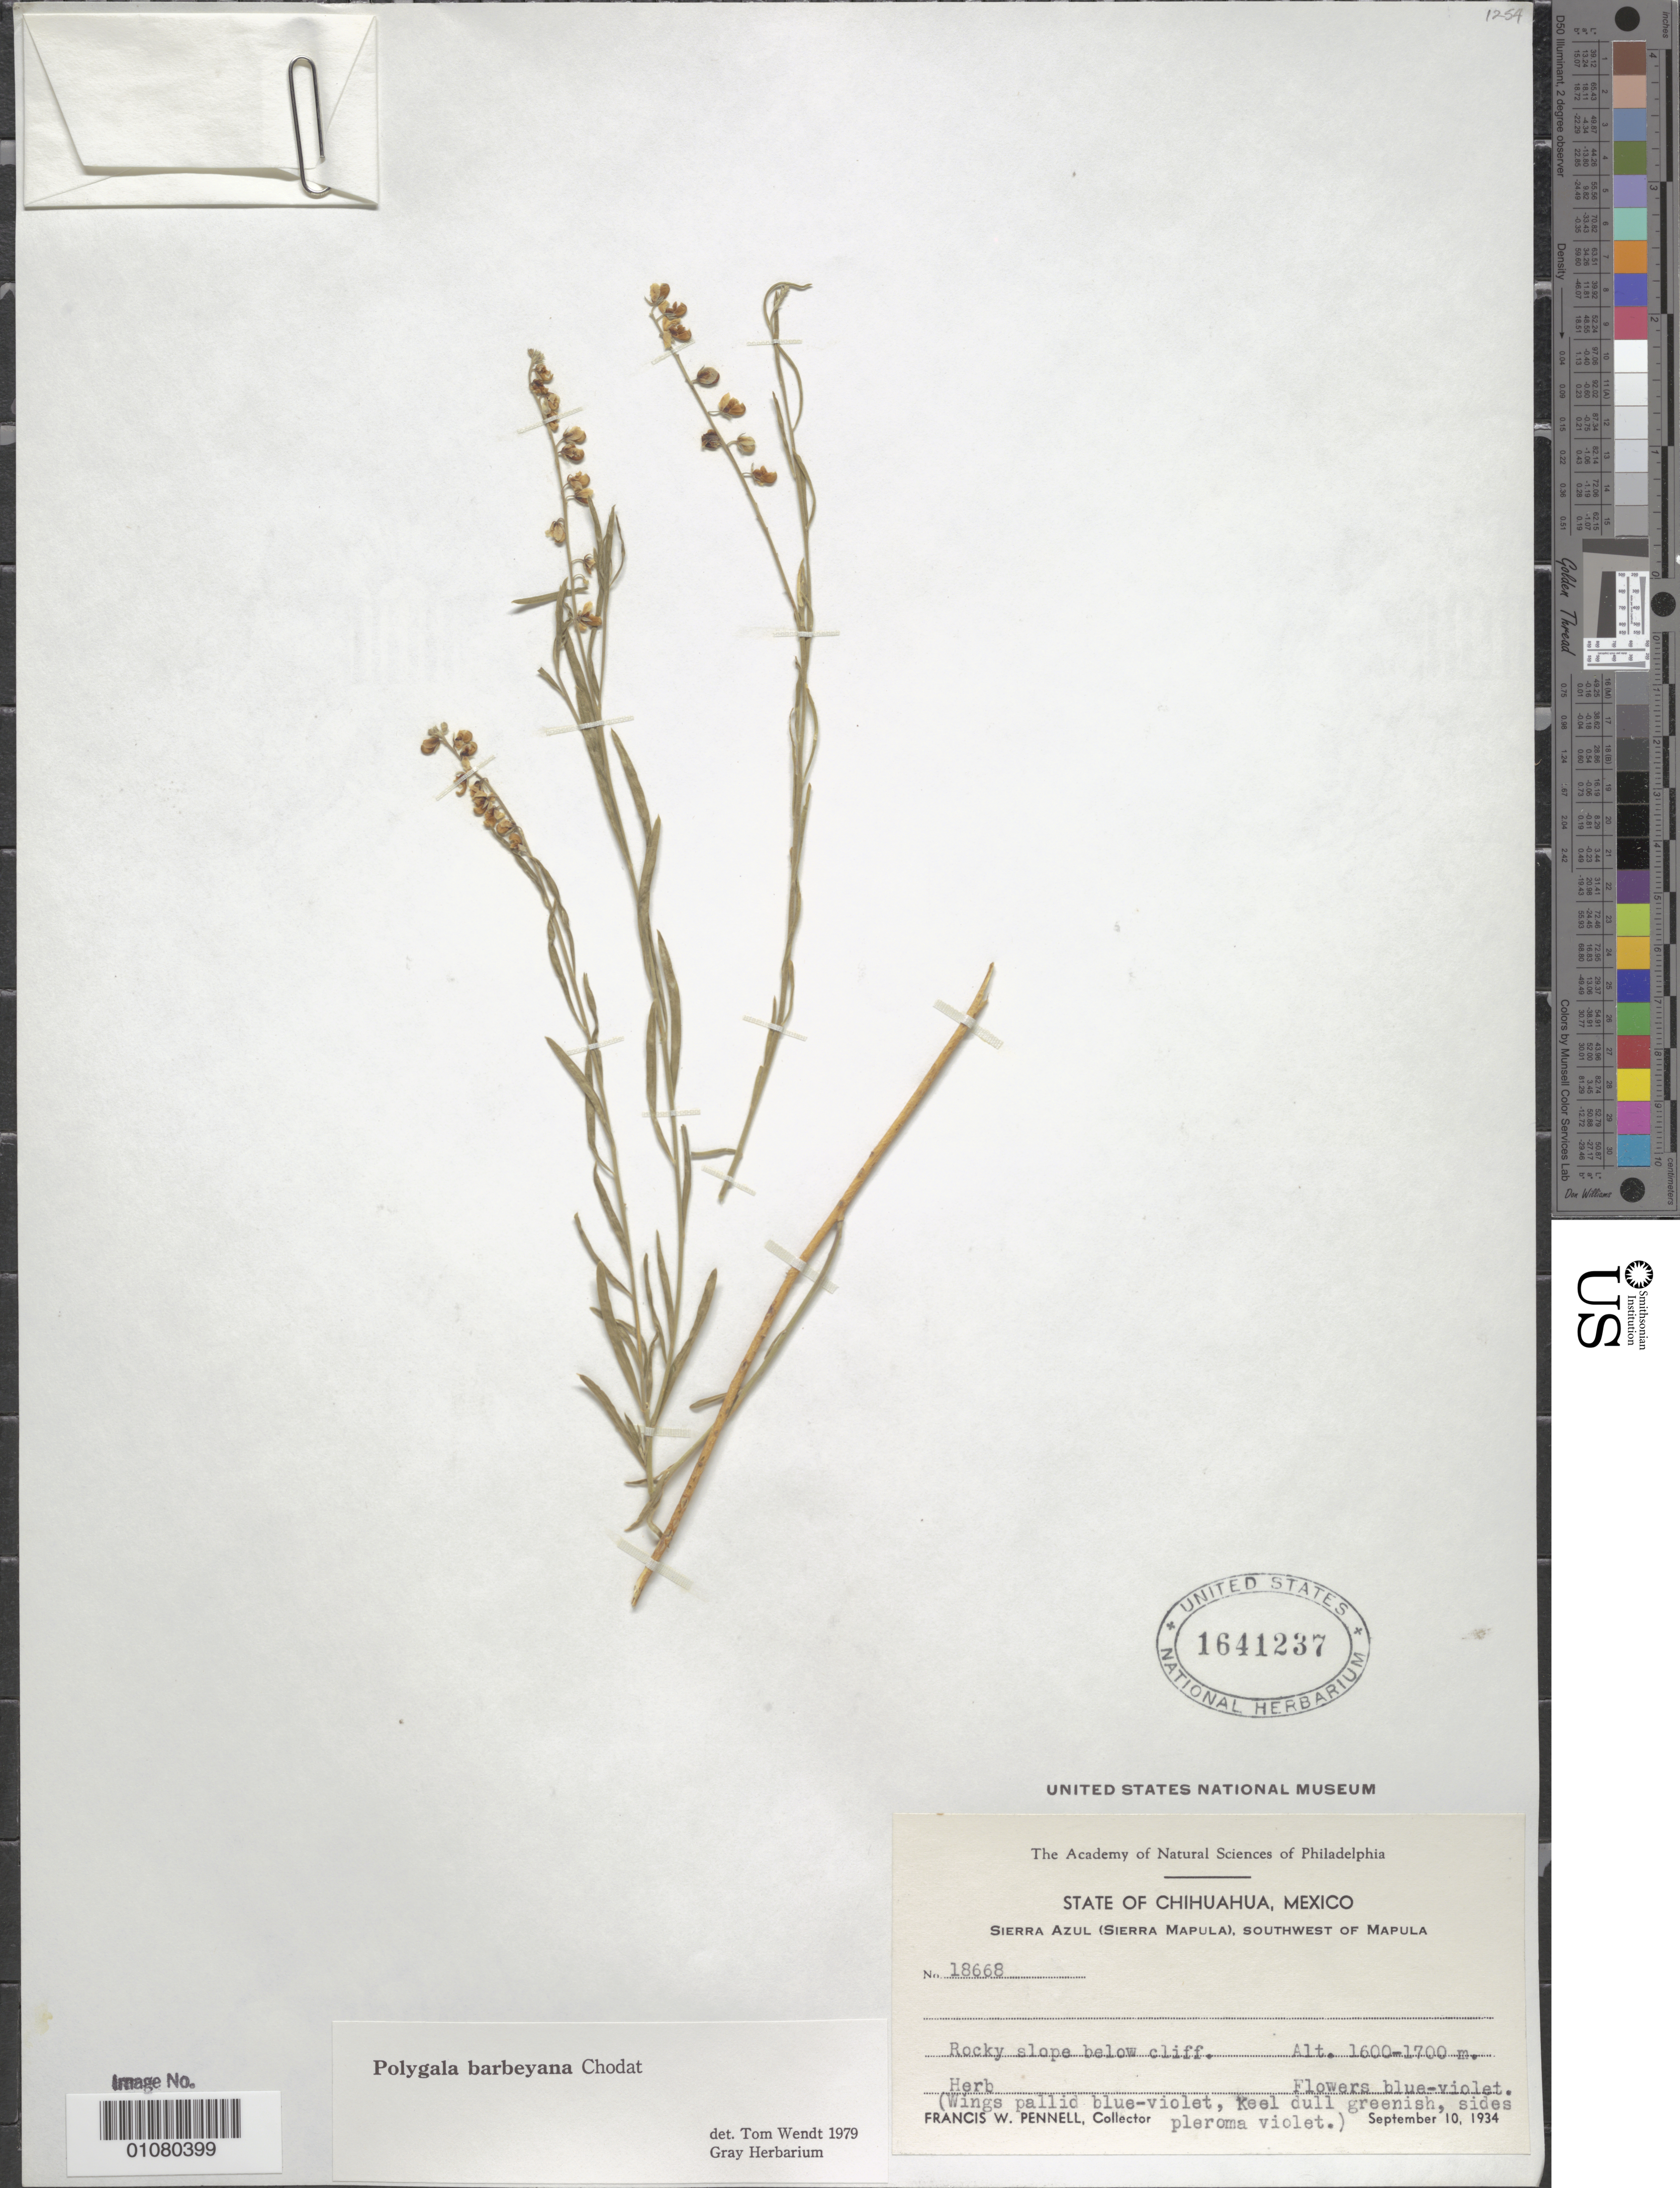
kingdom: Plantae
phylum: Tracheophyta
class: Magnoliopsida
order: Fabales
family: Polygalaceae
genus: Hebecarpa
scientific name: Hebecarpa barbeyana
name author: (Chodat) J.R. Abbott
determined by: Strong, Mark T., (BOT), Smithsonian Institution - National Museum of Natural History (UNITED STATES)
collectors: F. W. Pennell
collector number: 18668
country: Mexico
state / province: Chihuahua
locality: Sierra Azu,l Sierra Mapula, SW of Mapula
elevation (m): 1600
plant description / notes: mixed collection - Polygala hemipterocarpa also on sheet.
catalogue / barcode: US 1641237